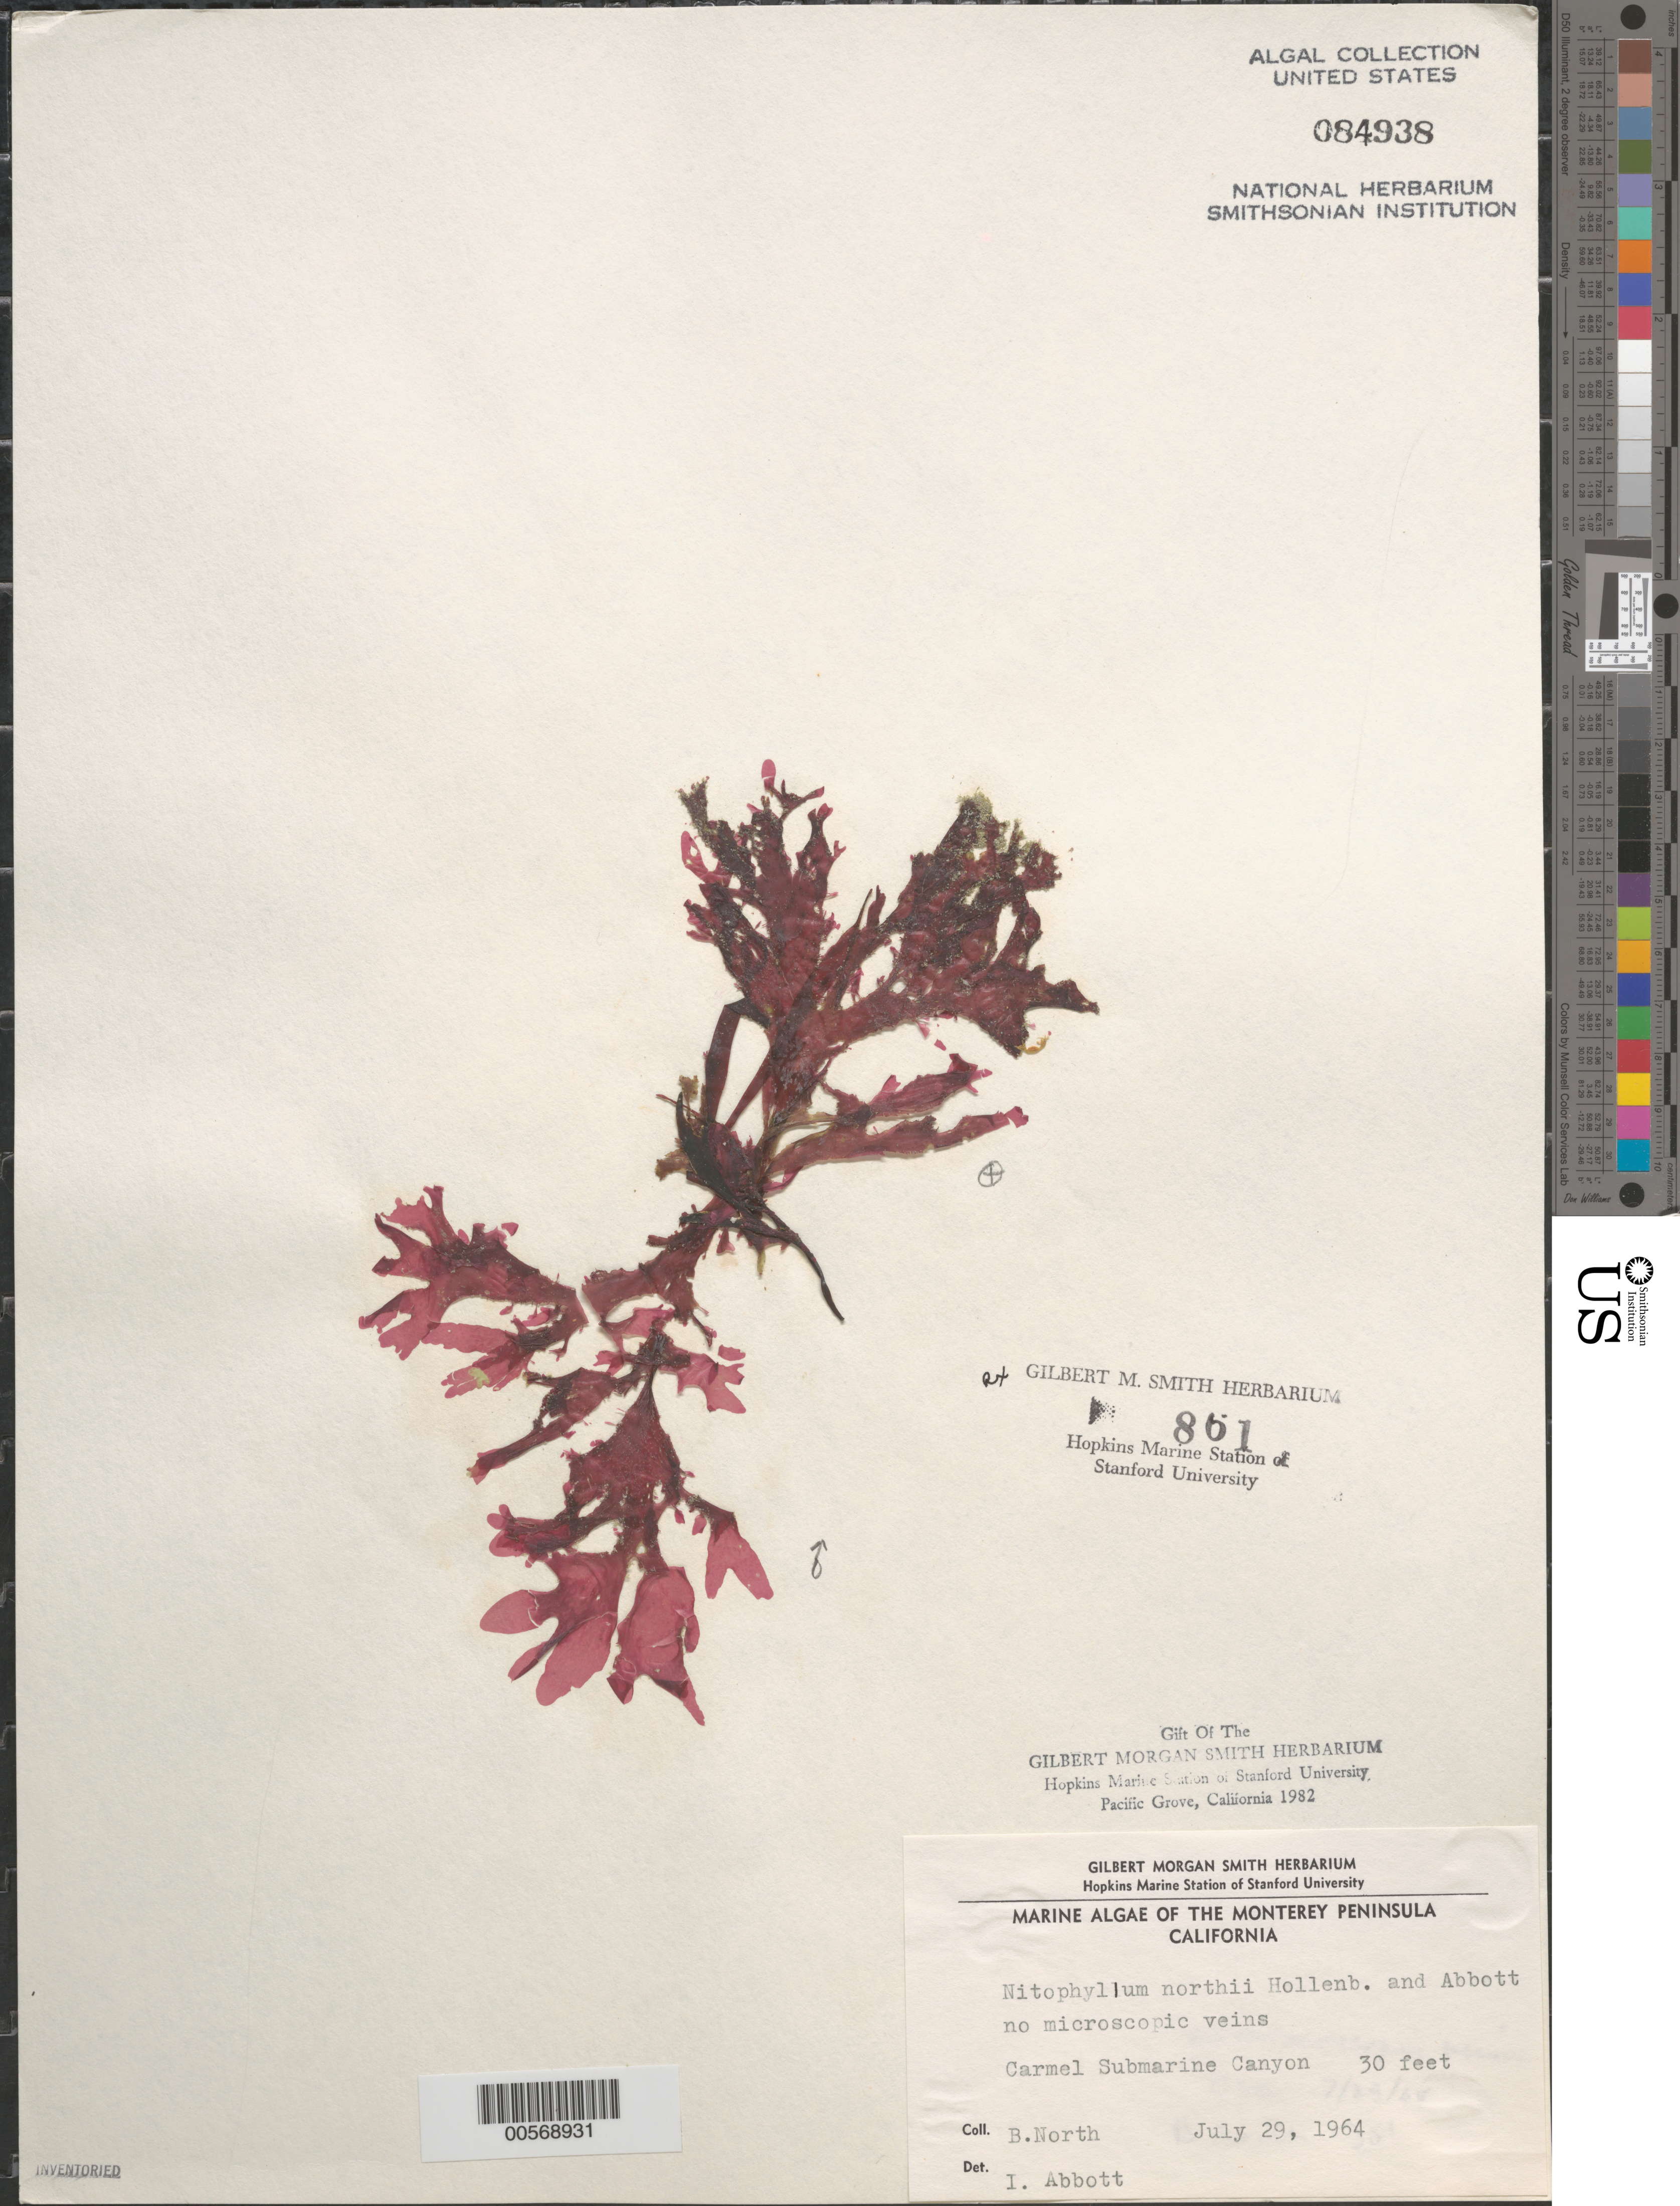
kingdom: Plantae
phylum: Rhodophyta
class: Florideophyceae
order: Ceramiales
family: Delesseriaceae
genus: Nitophyllum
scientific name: Nitophyllum northii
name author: Hollenb. & I.A. Abbott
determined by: Abbott, Isabella A.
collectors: B. North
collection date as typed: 29 Jul 1964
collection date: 1964-07-29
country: United States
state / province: California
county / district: Monterey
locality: Carmel Submarine Canyon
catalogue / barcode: US 84938